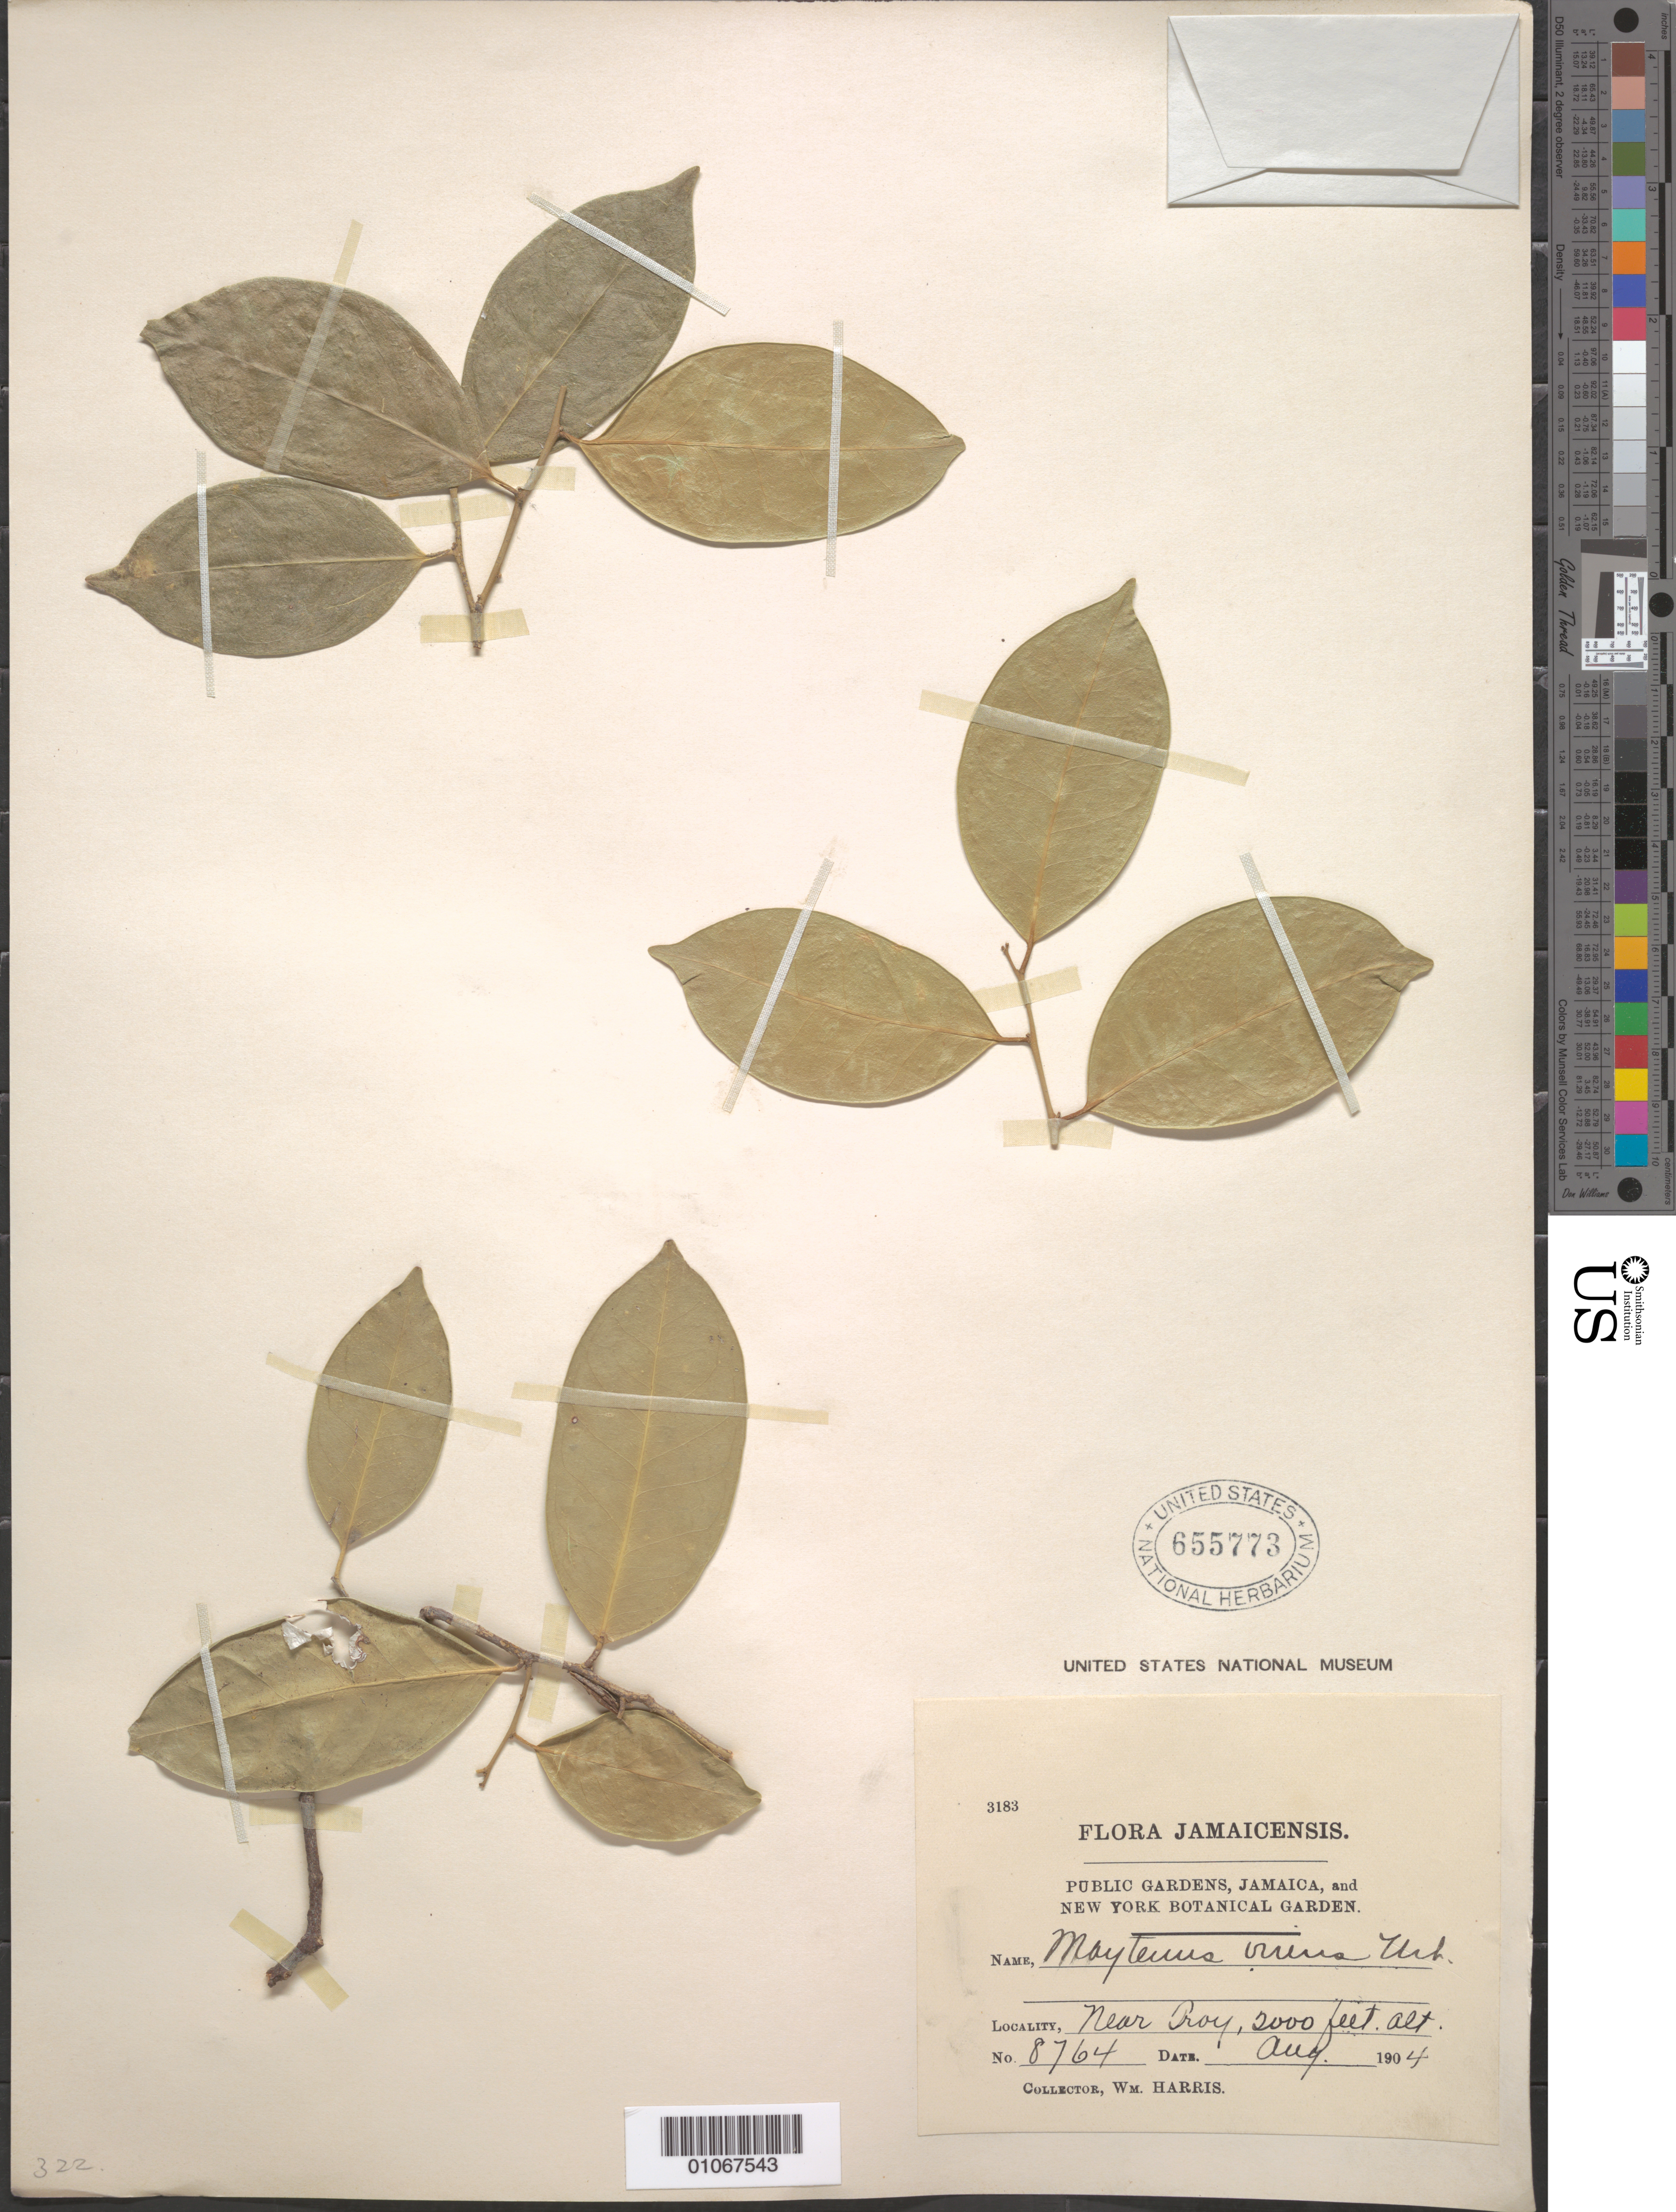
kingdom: Plantae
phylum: Tracheophyta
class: Magnoliopsida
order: Celastrales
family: Celastraceae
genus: Maytenus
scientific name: Maytenus virens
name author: Urb.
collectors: W. Harris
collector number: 8764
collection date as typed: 01 Aug 1904 to 31 Aug 1904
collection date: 1904-08-01/1904-08-31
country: Jamaica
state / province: Trelawny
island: Jamaica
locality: Near Troy.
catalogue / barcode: US 655773